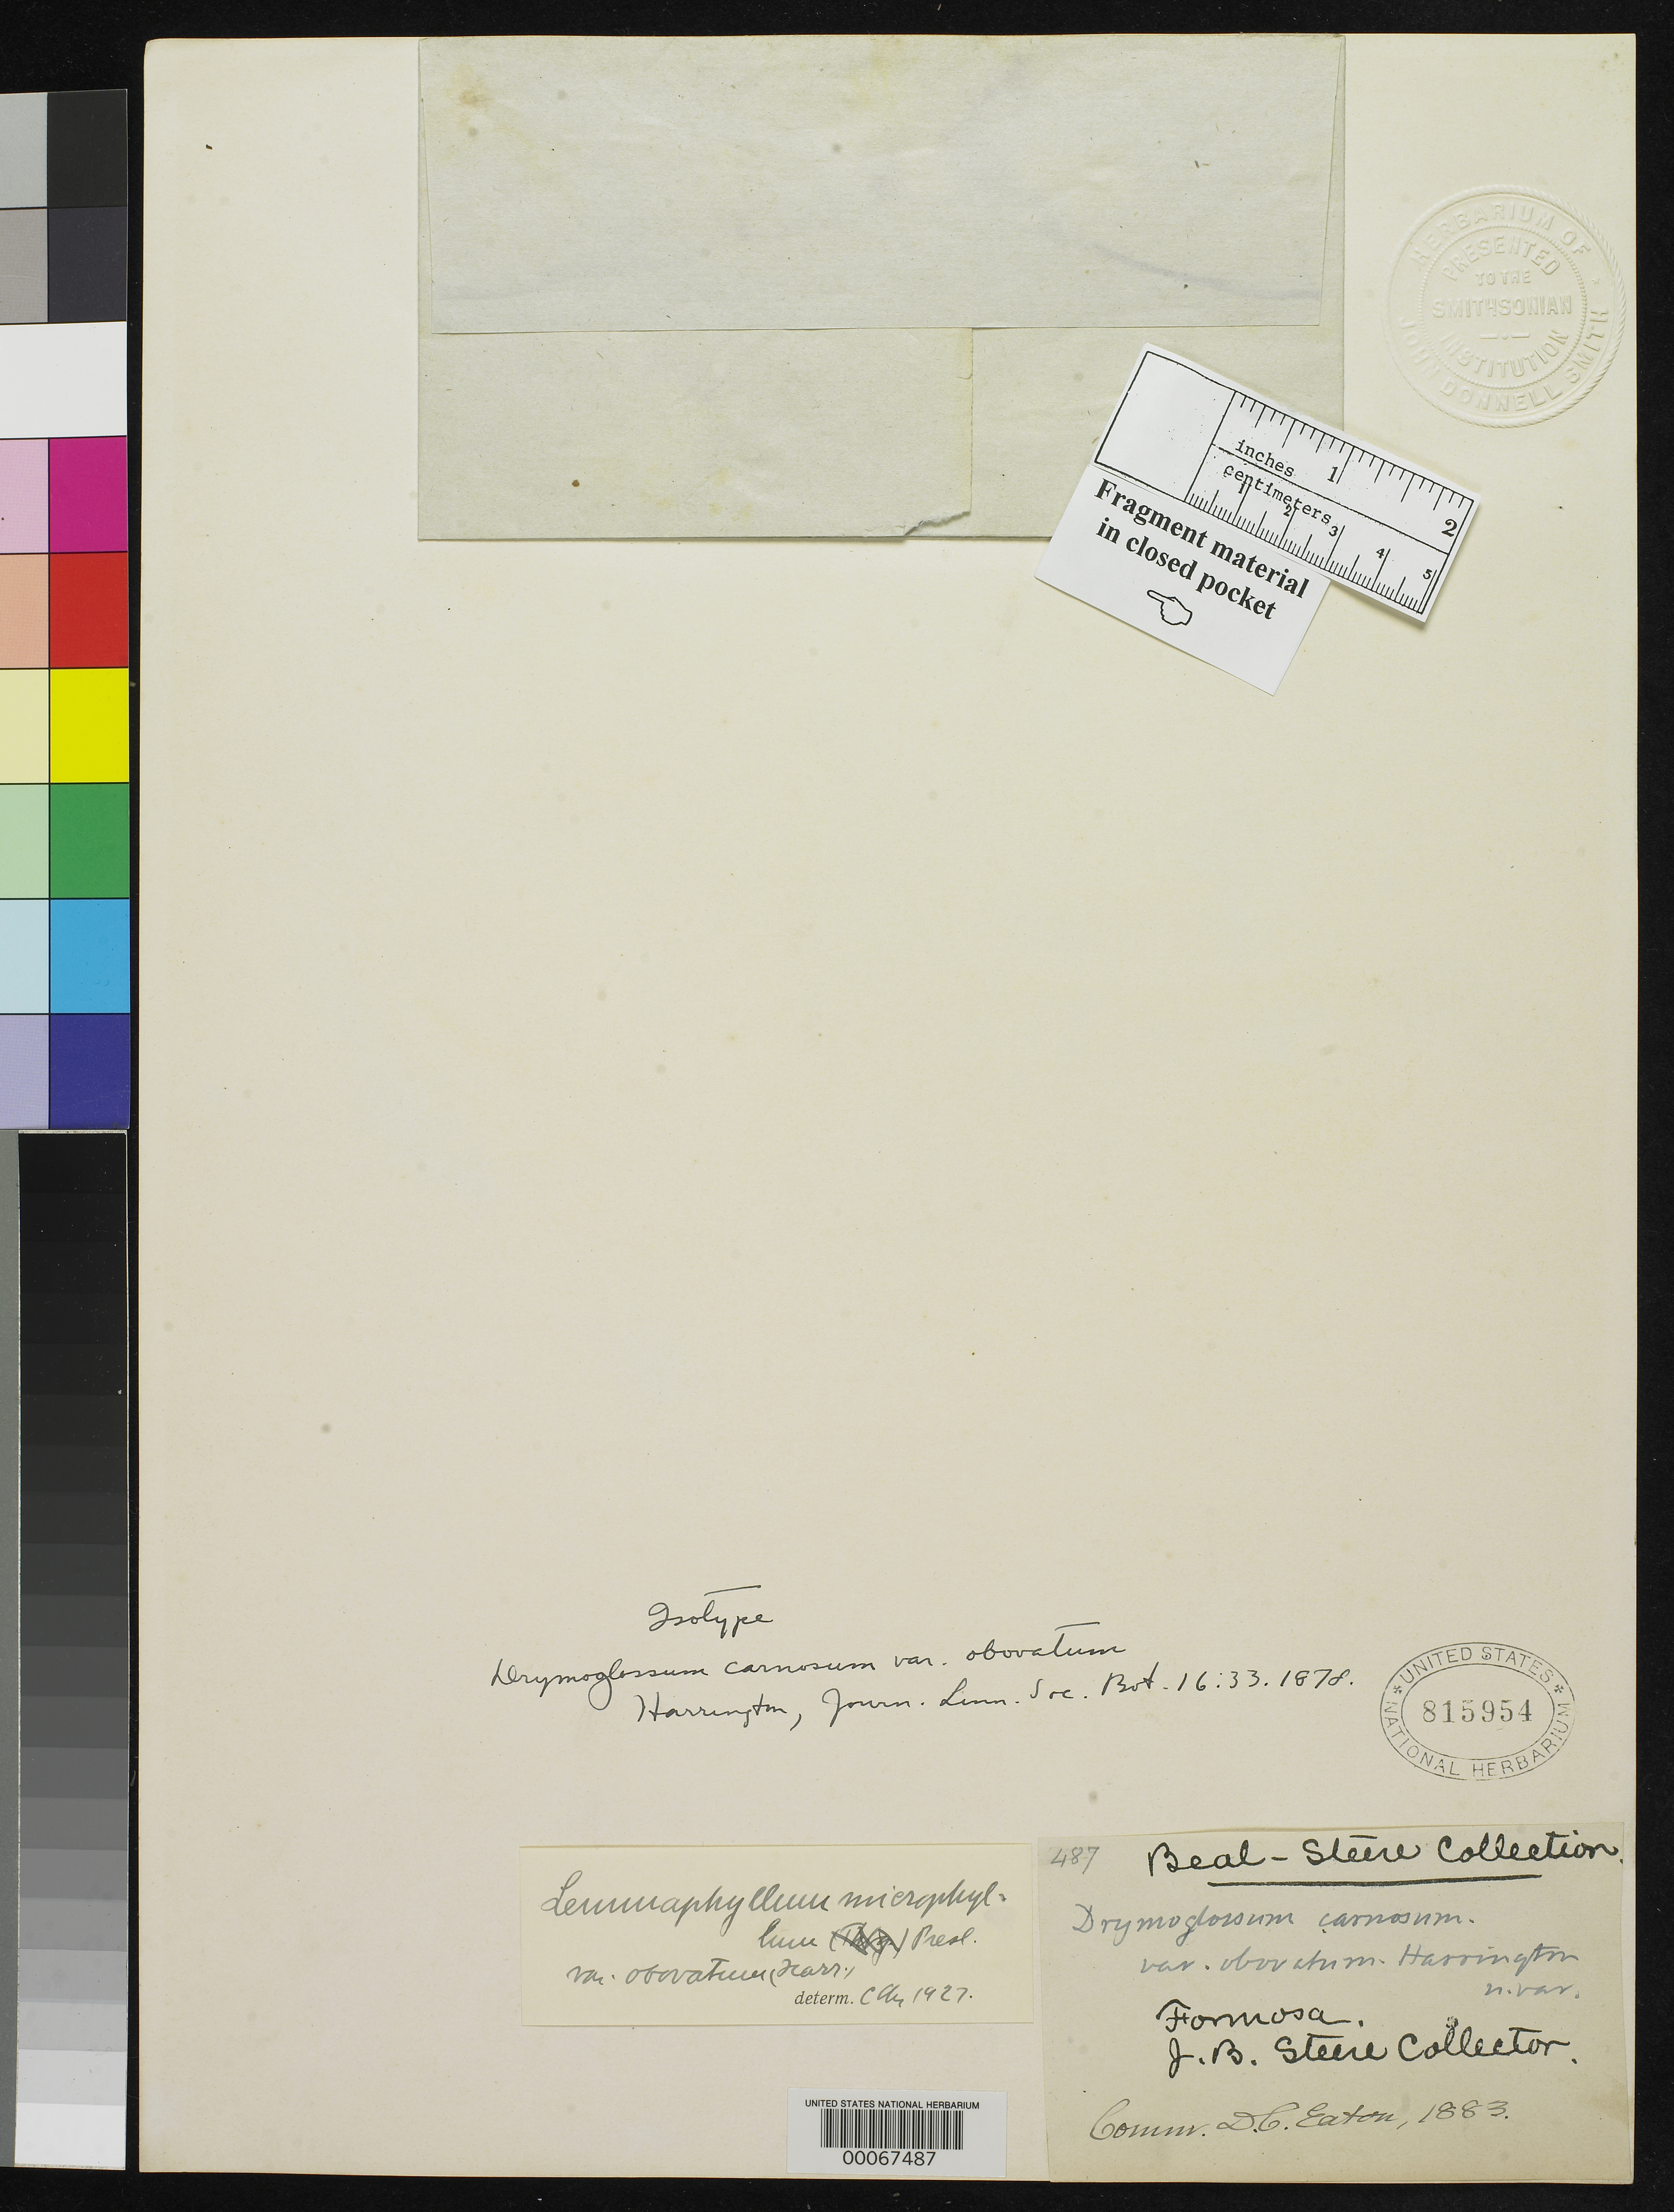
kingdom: Plantae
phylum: Tracheophyta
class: Polypodiopsida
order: Polypodiales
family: Polypodiaceae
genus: Drymoglossum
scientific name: Drymoglossum carnosum var. obovatum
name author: Harr.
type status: Type Collection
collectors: J. B. Steere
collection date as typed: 1883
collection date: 1883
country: Taiwan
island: Taiwan [Formosa]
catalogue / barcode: US 815954